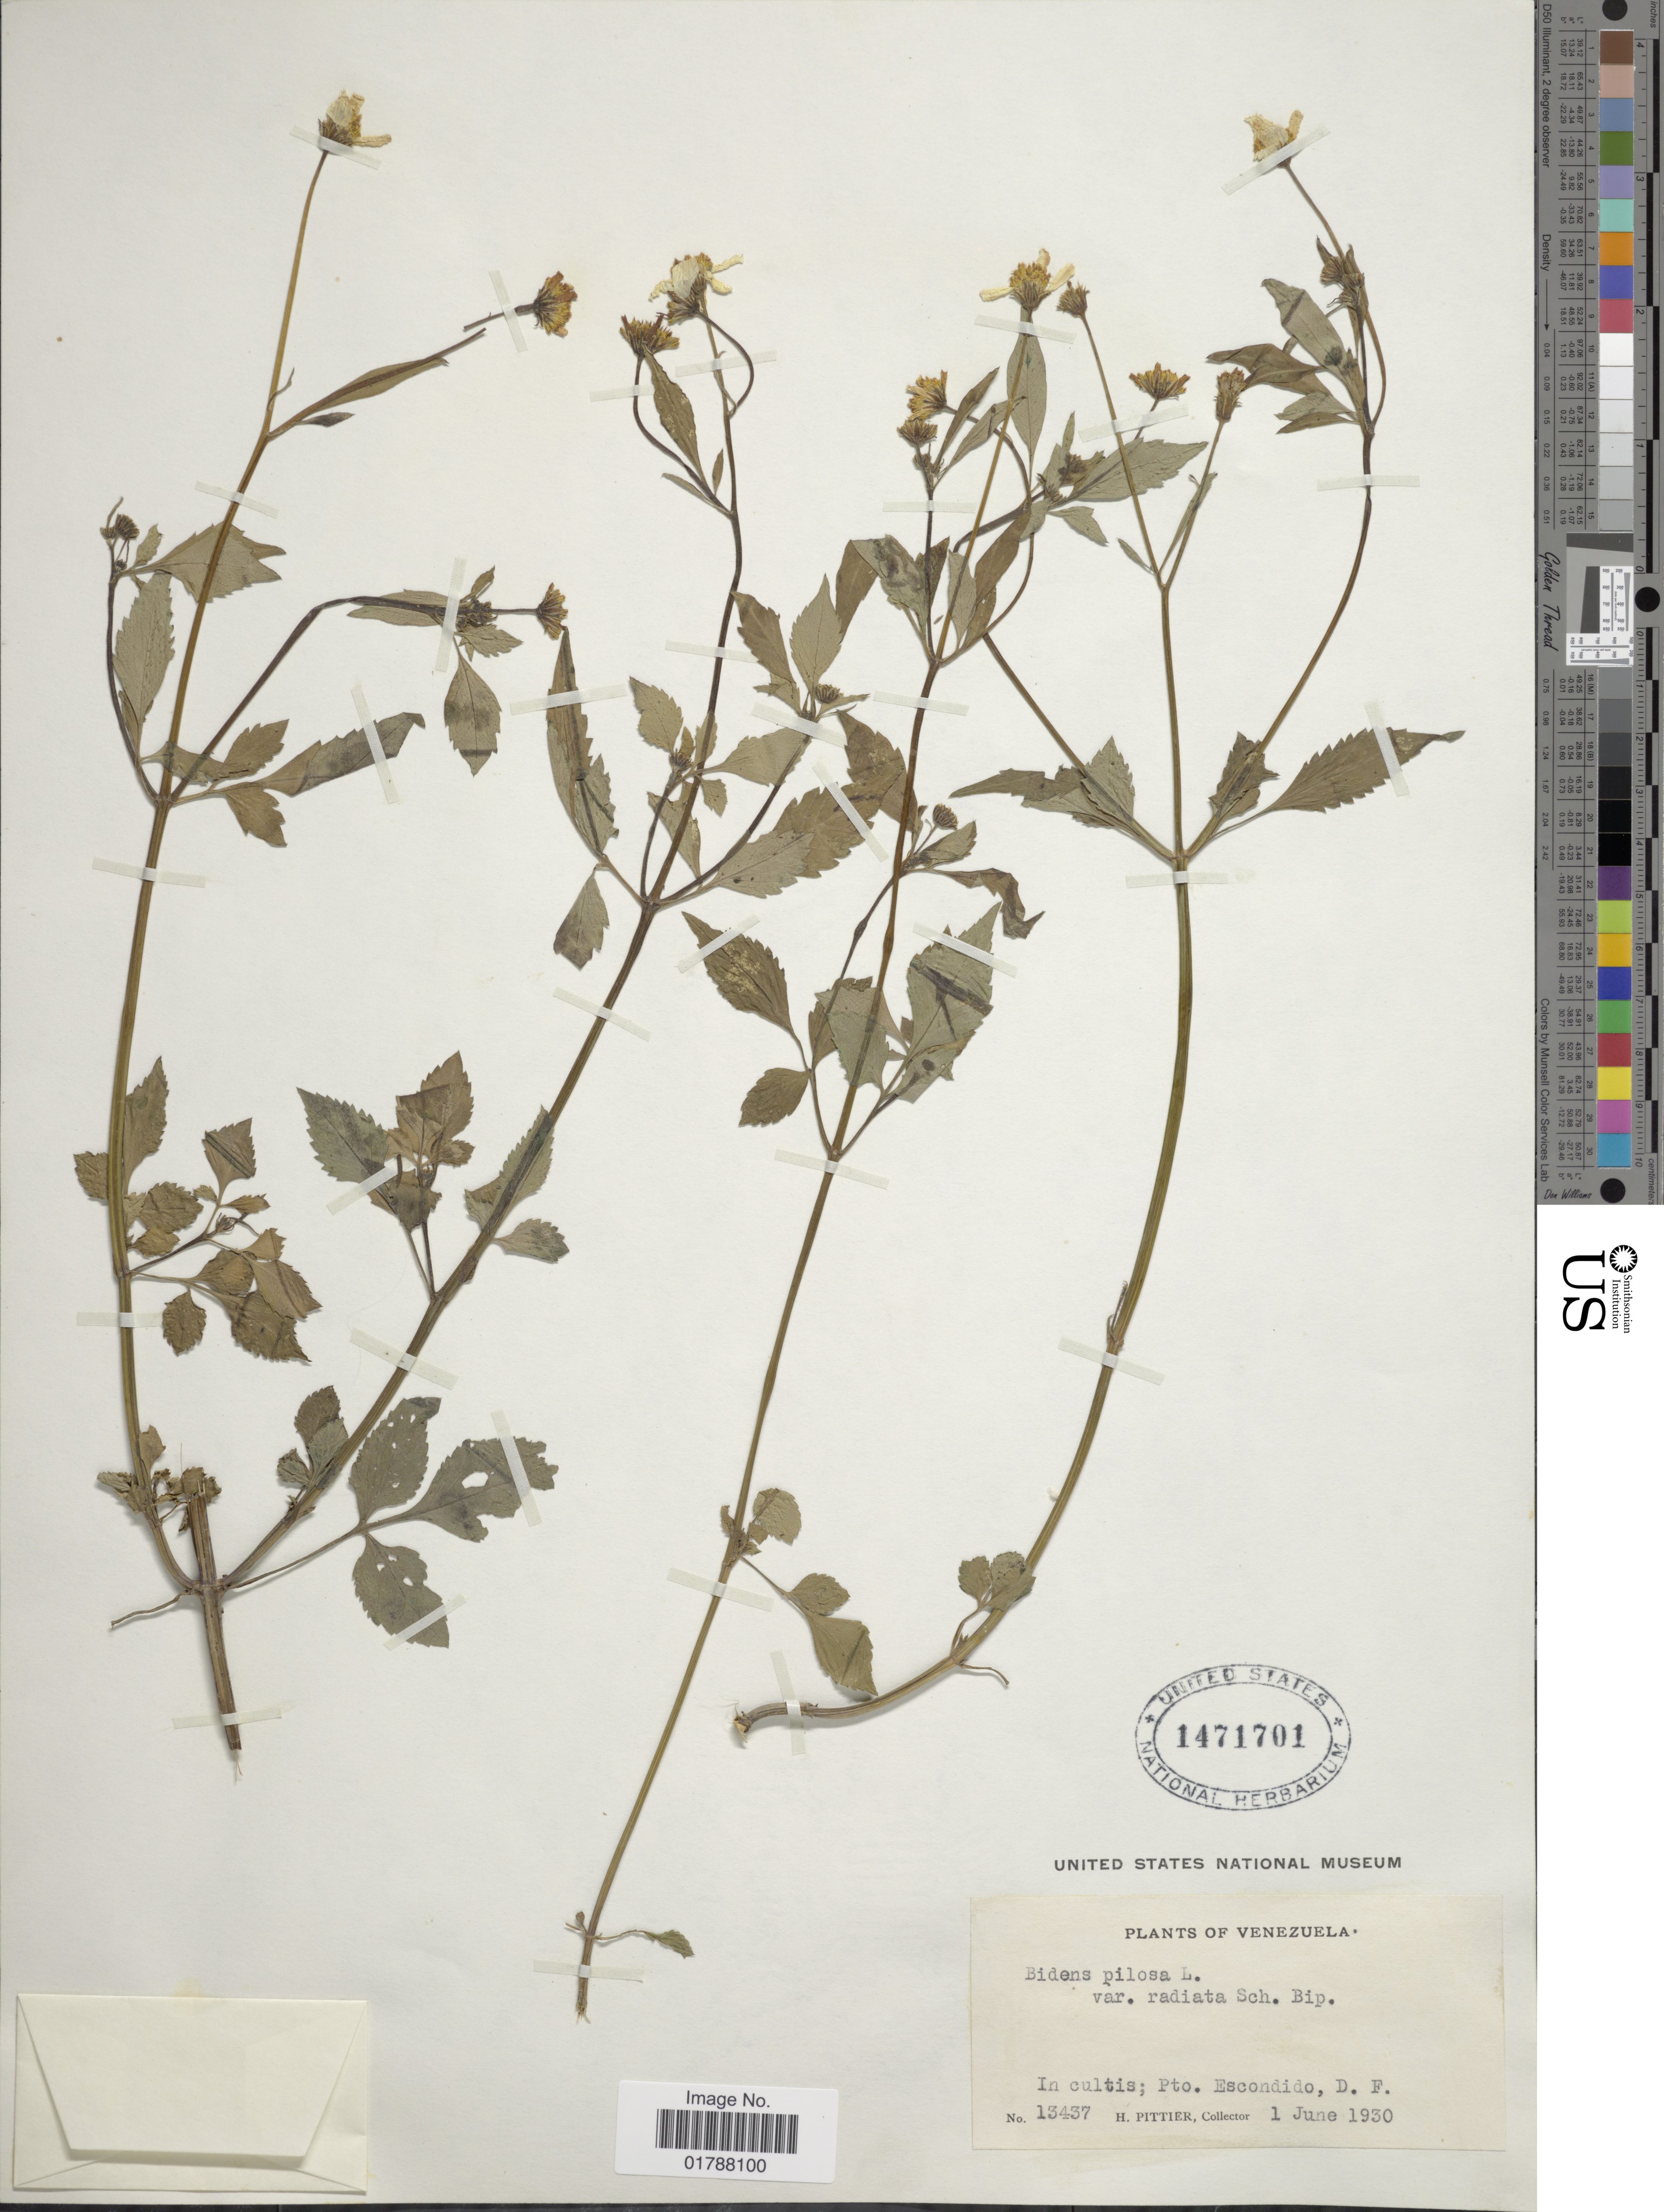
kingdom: Plantae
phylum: Tracheophyta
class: Magnoliopsida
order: Asterales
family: Asteraceae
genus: Bidens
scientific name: Bidens alba var. radiata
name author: (Sch. Bip.) R.E. Ballard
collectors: H. F. Pittier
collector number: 13437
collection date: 1930-06-01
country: Mexico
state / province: Distrito Federal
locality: In Cultis: Pto. Escondido, D. F.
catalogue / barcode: US 1471701